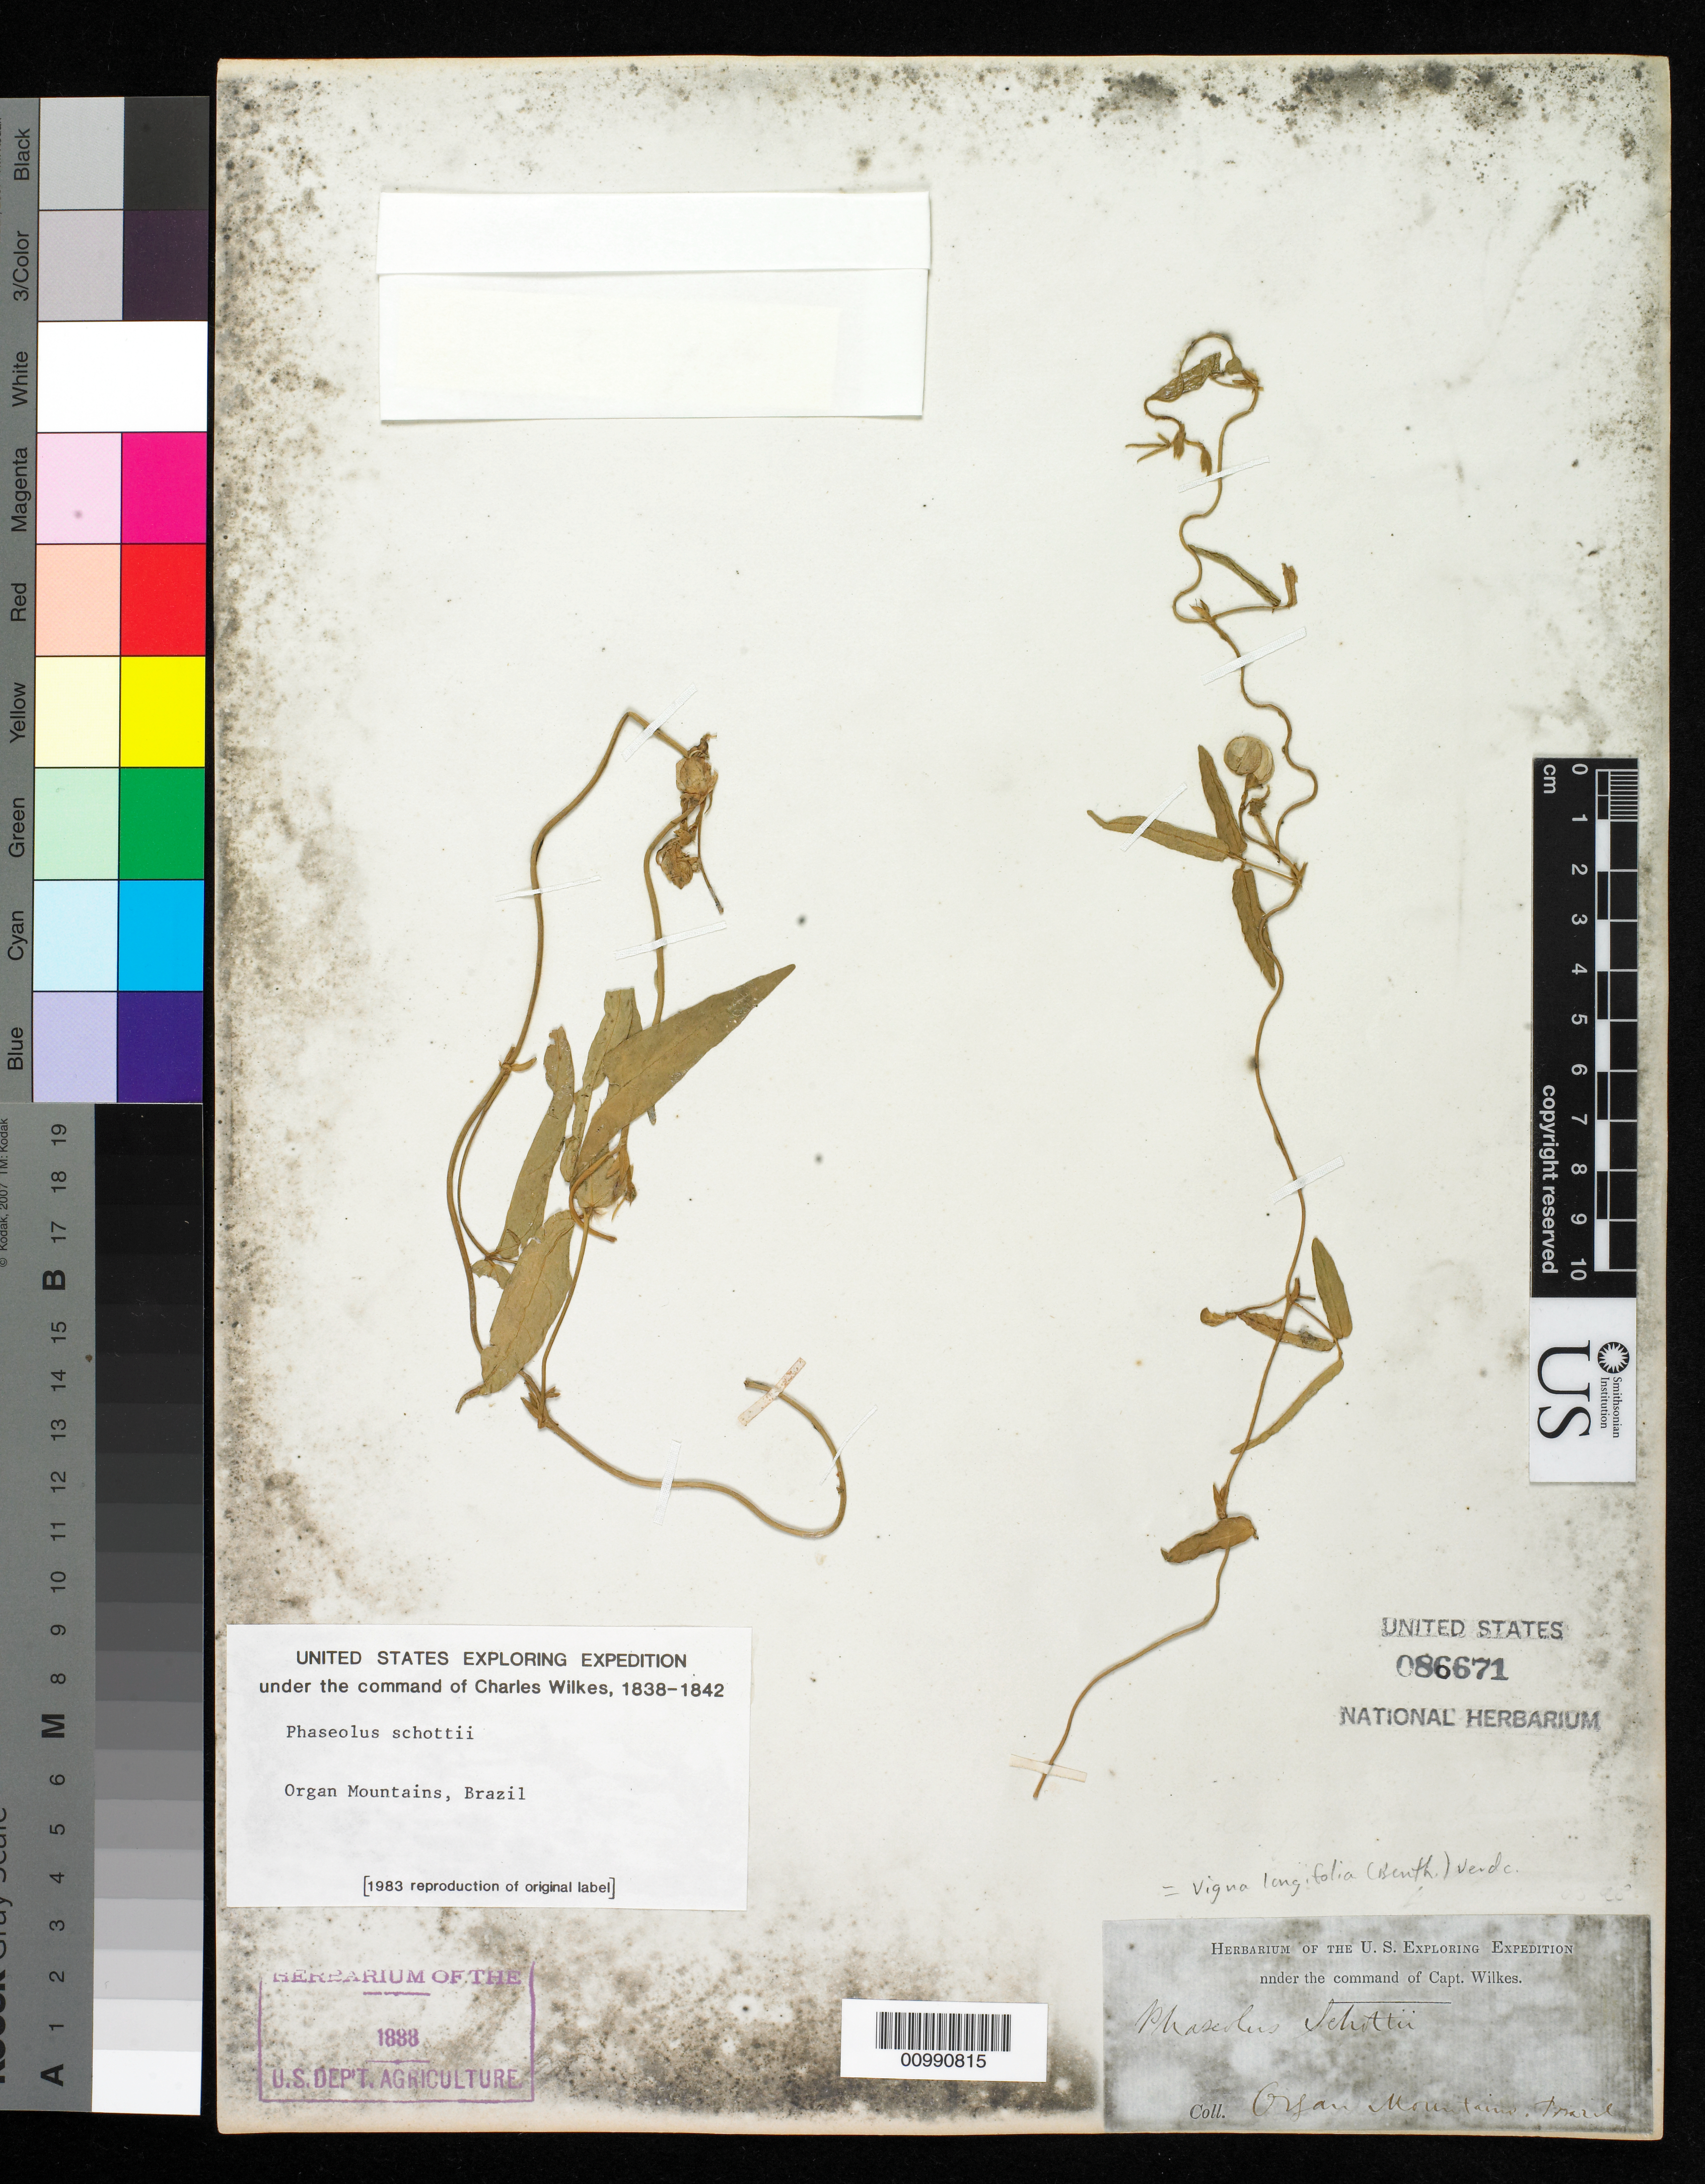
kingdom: Plantae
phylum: Tracheophyta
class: Magnoliopsida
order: Fabales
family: Fabaceae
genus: Vigna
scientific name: Vigna longifolia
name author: (Benth.) Verdc.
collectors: Wilkes Explor. Exped.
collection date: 1838/1842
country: Brazil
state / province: Rio de Janeiro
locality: Organ Mountains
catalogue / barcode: US 86671